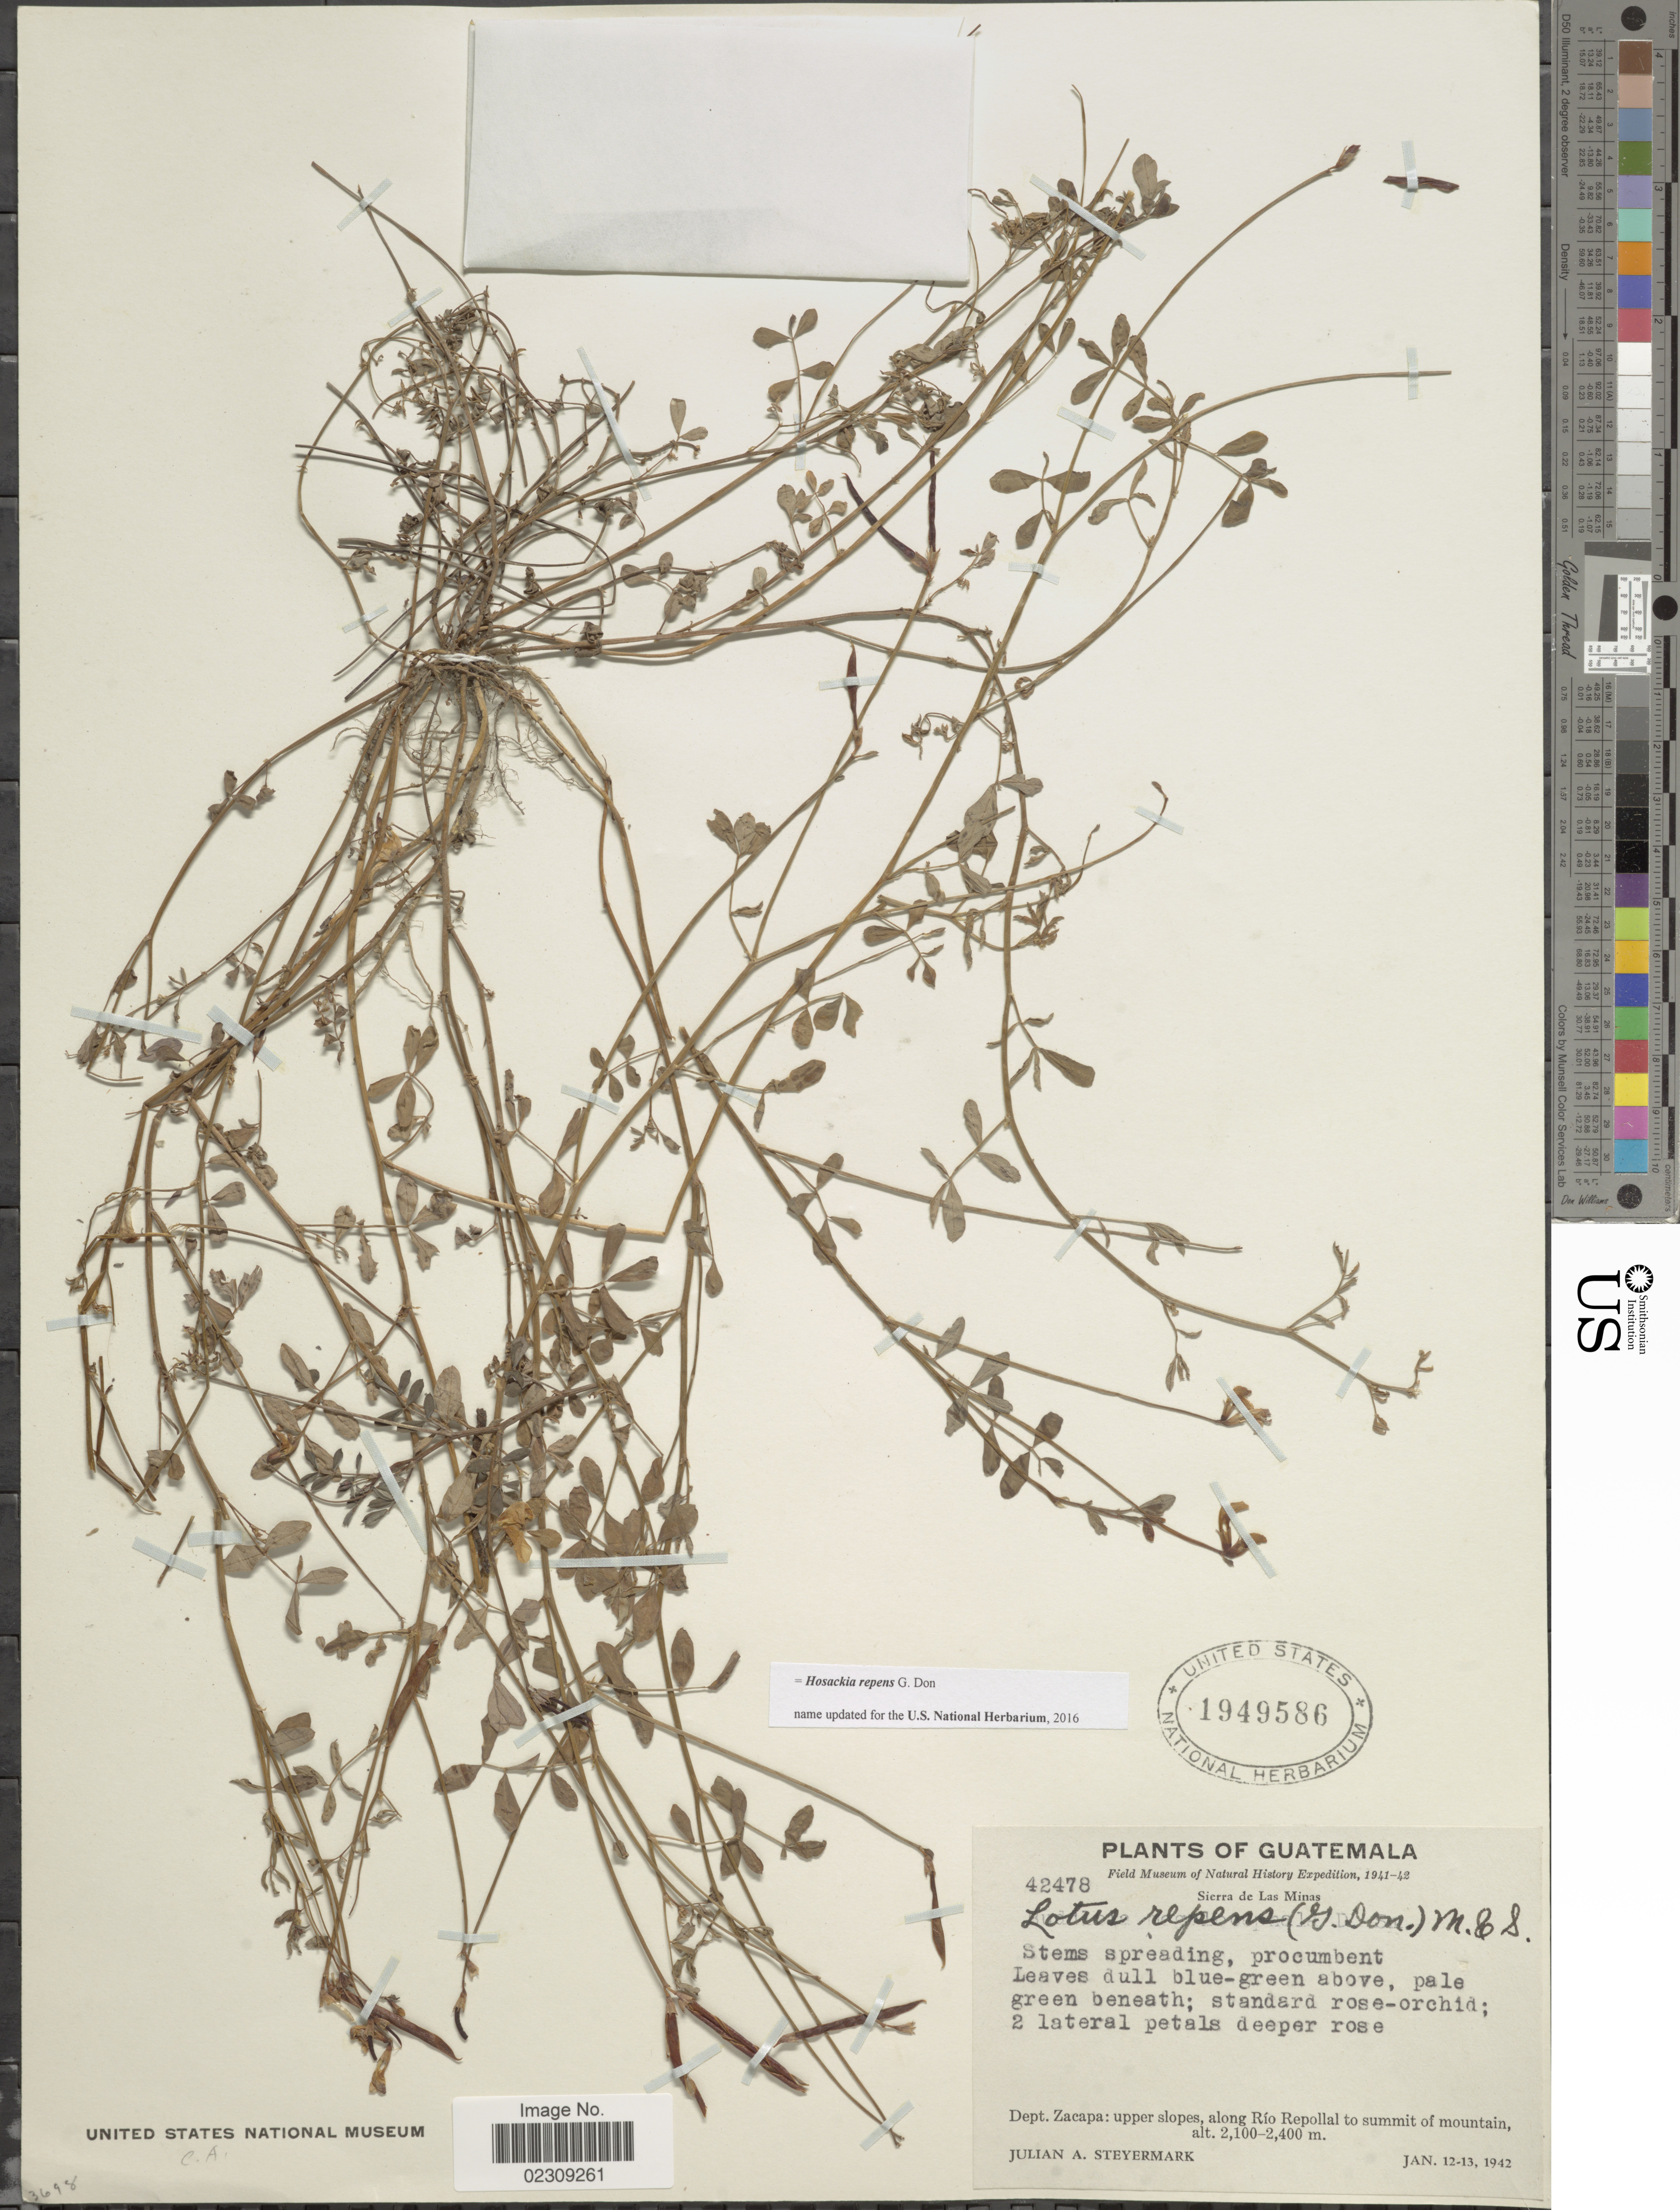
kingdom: Plantae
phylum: Tracheophyta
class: Magnoliopsida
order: Fabales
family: Fabaceae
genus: Hosackia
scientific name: Hosackia repens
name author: G. Don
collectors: J. Steyermark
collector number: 42478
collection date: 1942-01-12/1942-01-13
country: Guatemala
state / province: Zacapa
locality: Sierra de Las Minas, Dept. Zacapa: upper slopes, along Río Repollal to summit of mountain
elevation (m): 2100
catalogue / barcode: US 1949586